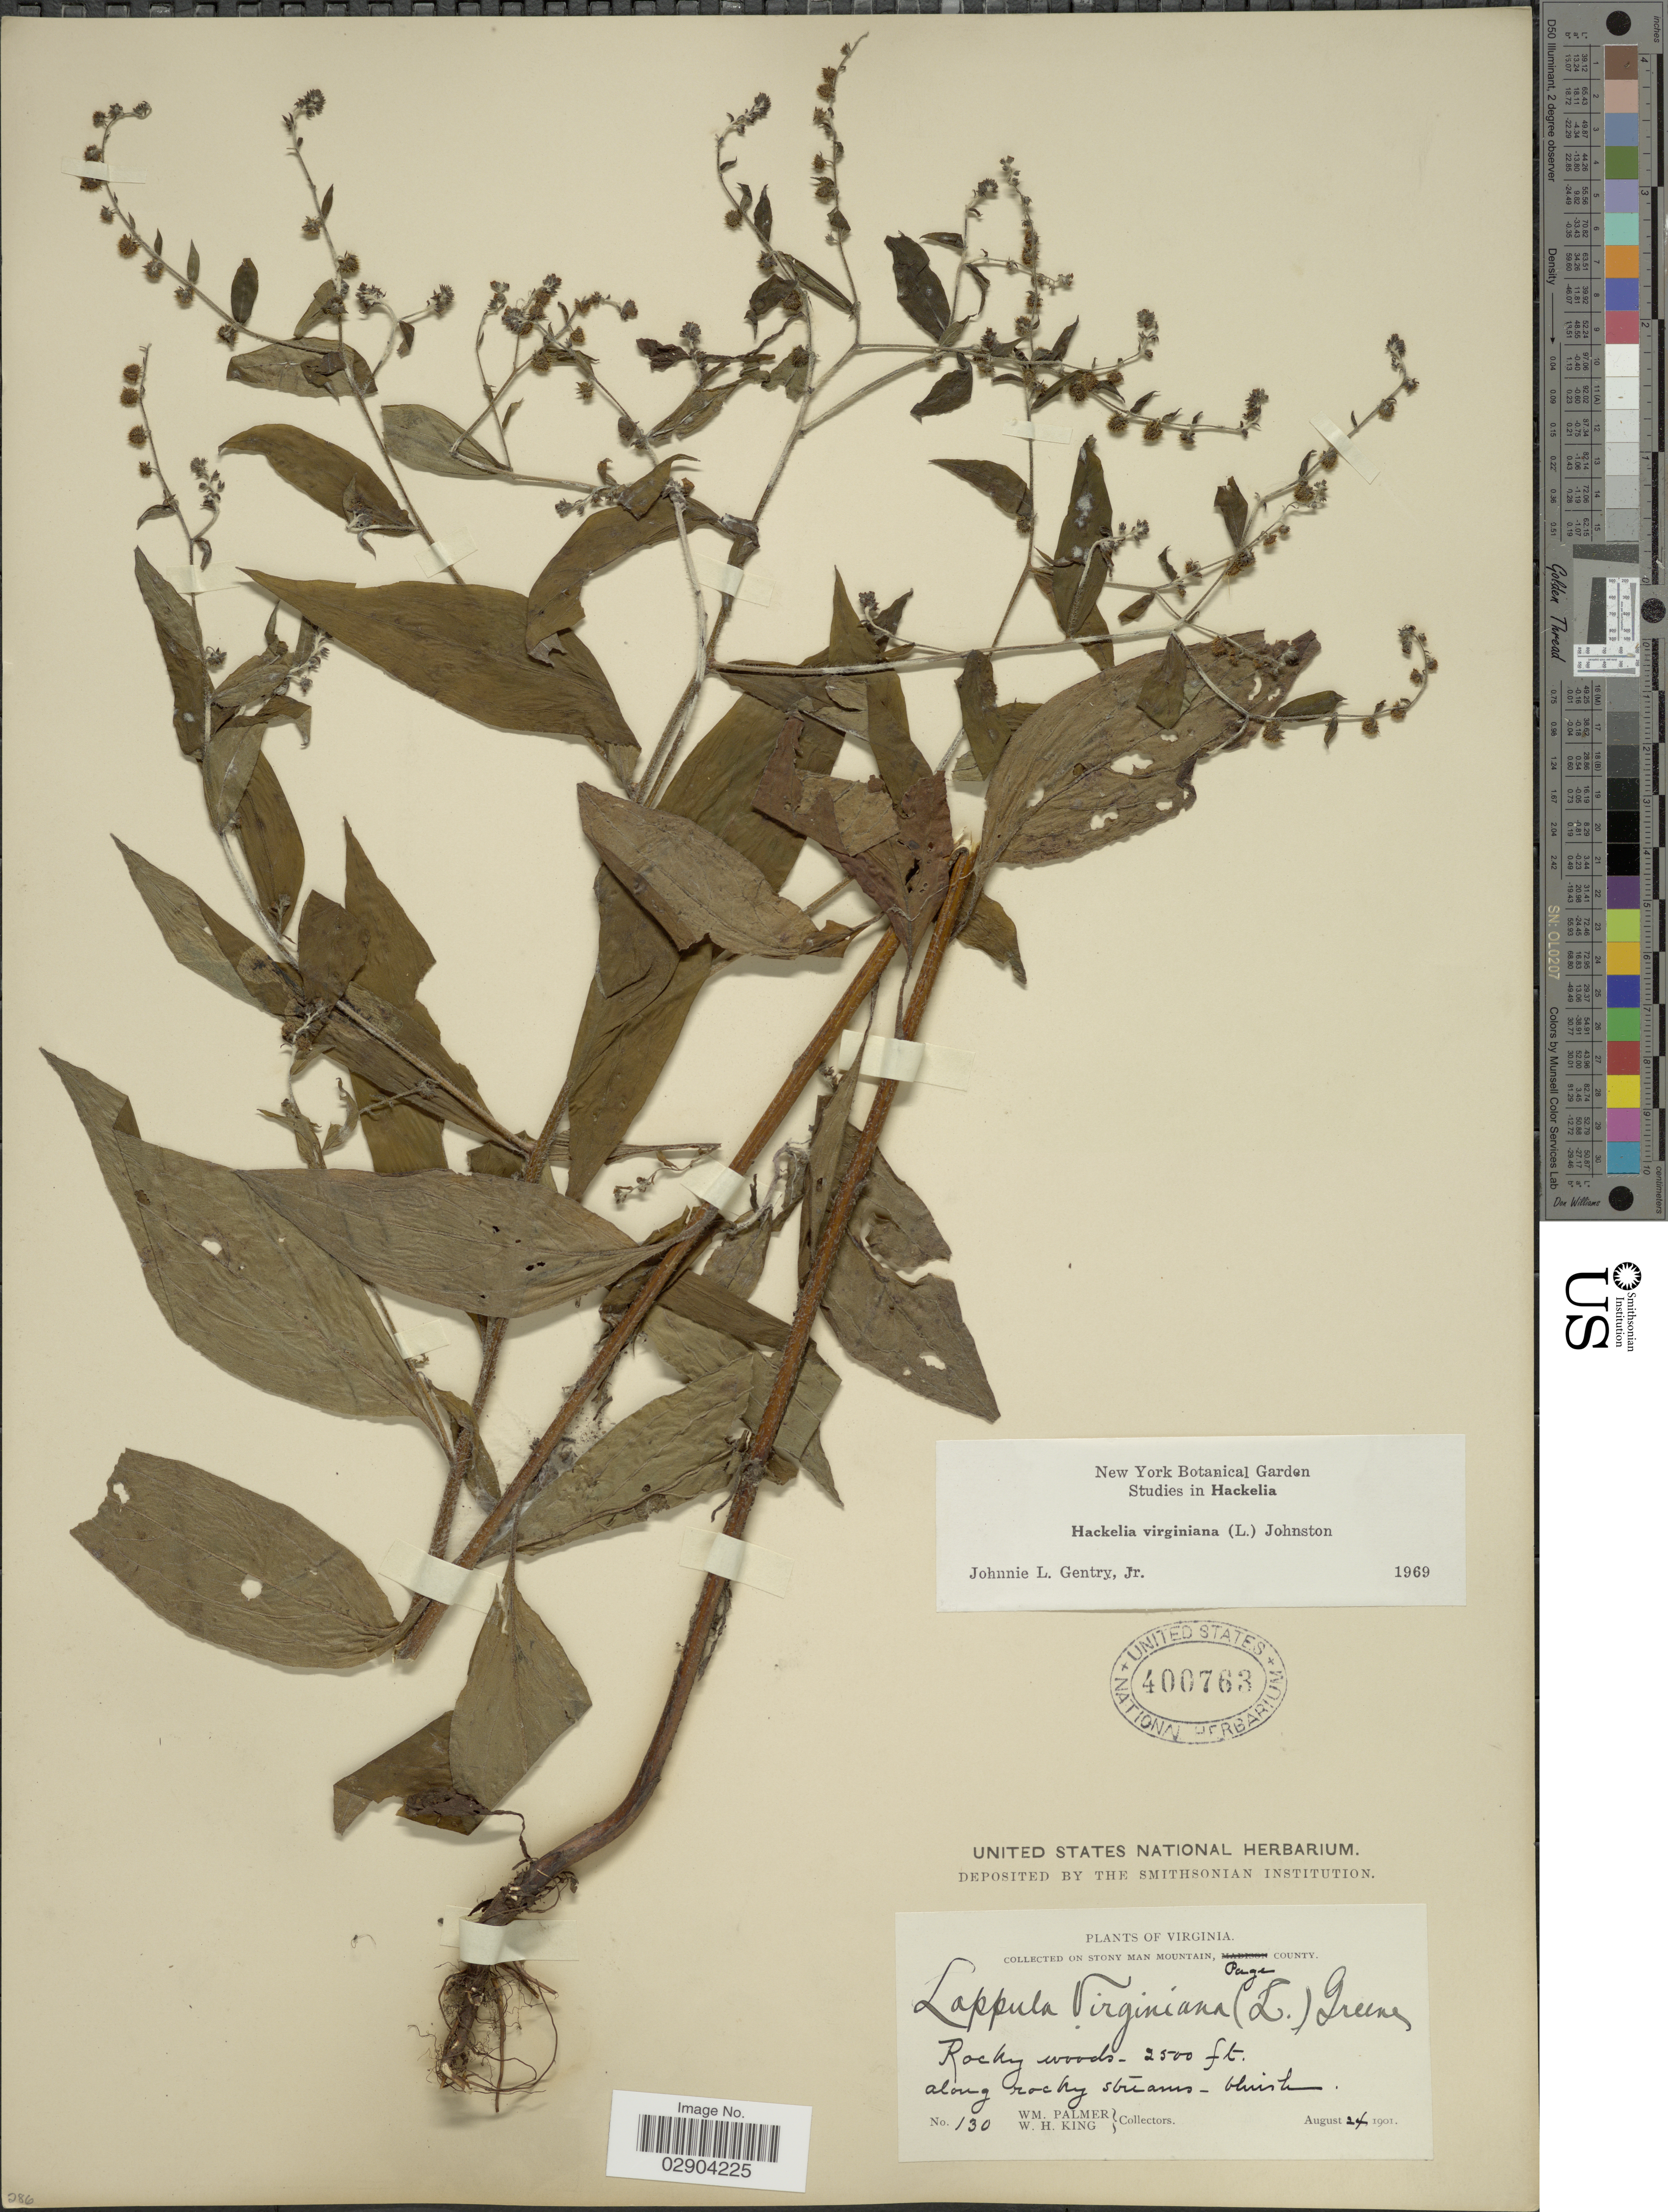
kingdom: Plantae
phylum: Tracheophyta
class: Magnoliopsida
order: Boraginales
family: Boraginaceae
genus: Hackelia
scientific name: Hackelia virginiana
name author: (L.) I.M. Johnst.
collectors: W. Palmer & W. H. King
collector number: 130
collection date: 1901-08-24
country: United States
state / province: Virginia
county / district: Page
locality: On Stony Man Mountain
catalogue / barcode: US 400763